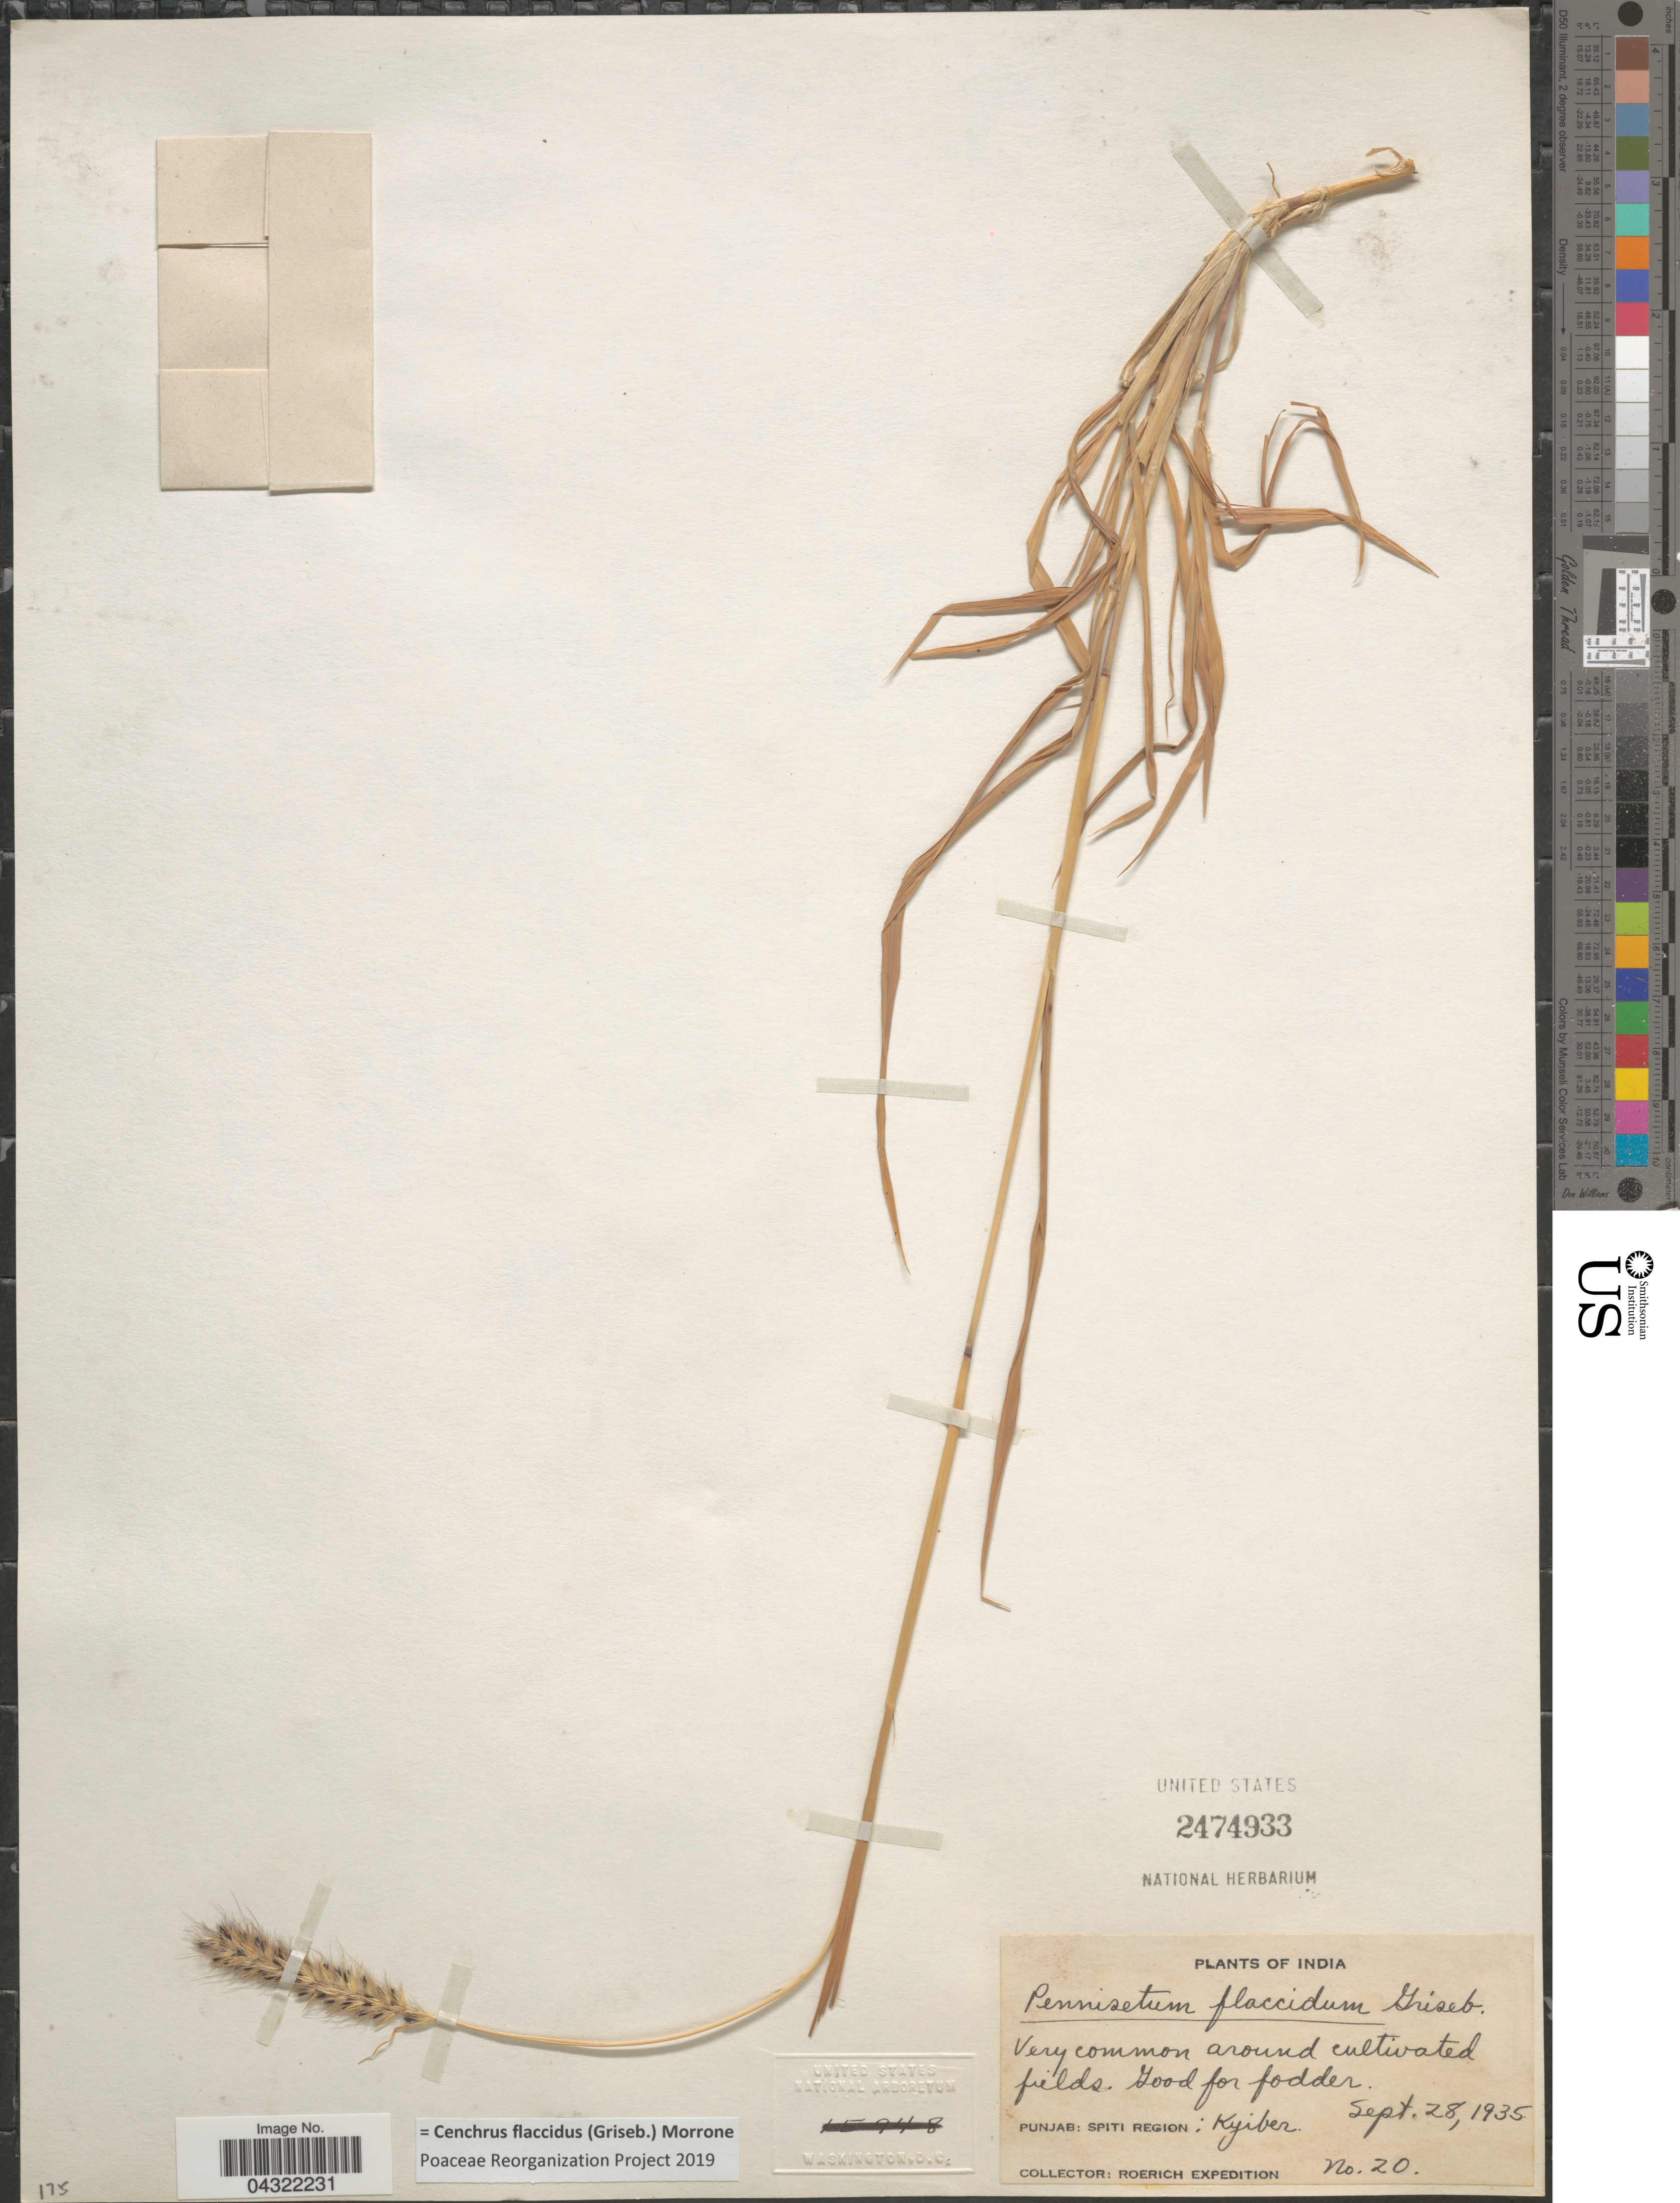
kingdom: Plantae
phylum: Tracheophyta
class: Liliopsida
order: Poales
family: Poaceae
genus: Cenchrus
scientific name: Cenchrus flaccidus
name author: (Griseb.) Morrone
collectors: Roerich Expedition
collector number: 20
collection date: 1935-09-28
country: India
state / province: Punjab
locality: Very common around cultivated fields. Spiti Region; Kyiber.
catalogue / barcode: US 2474933